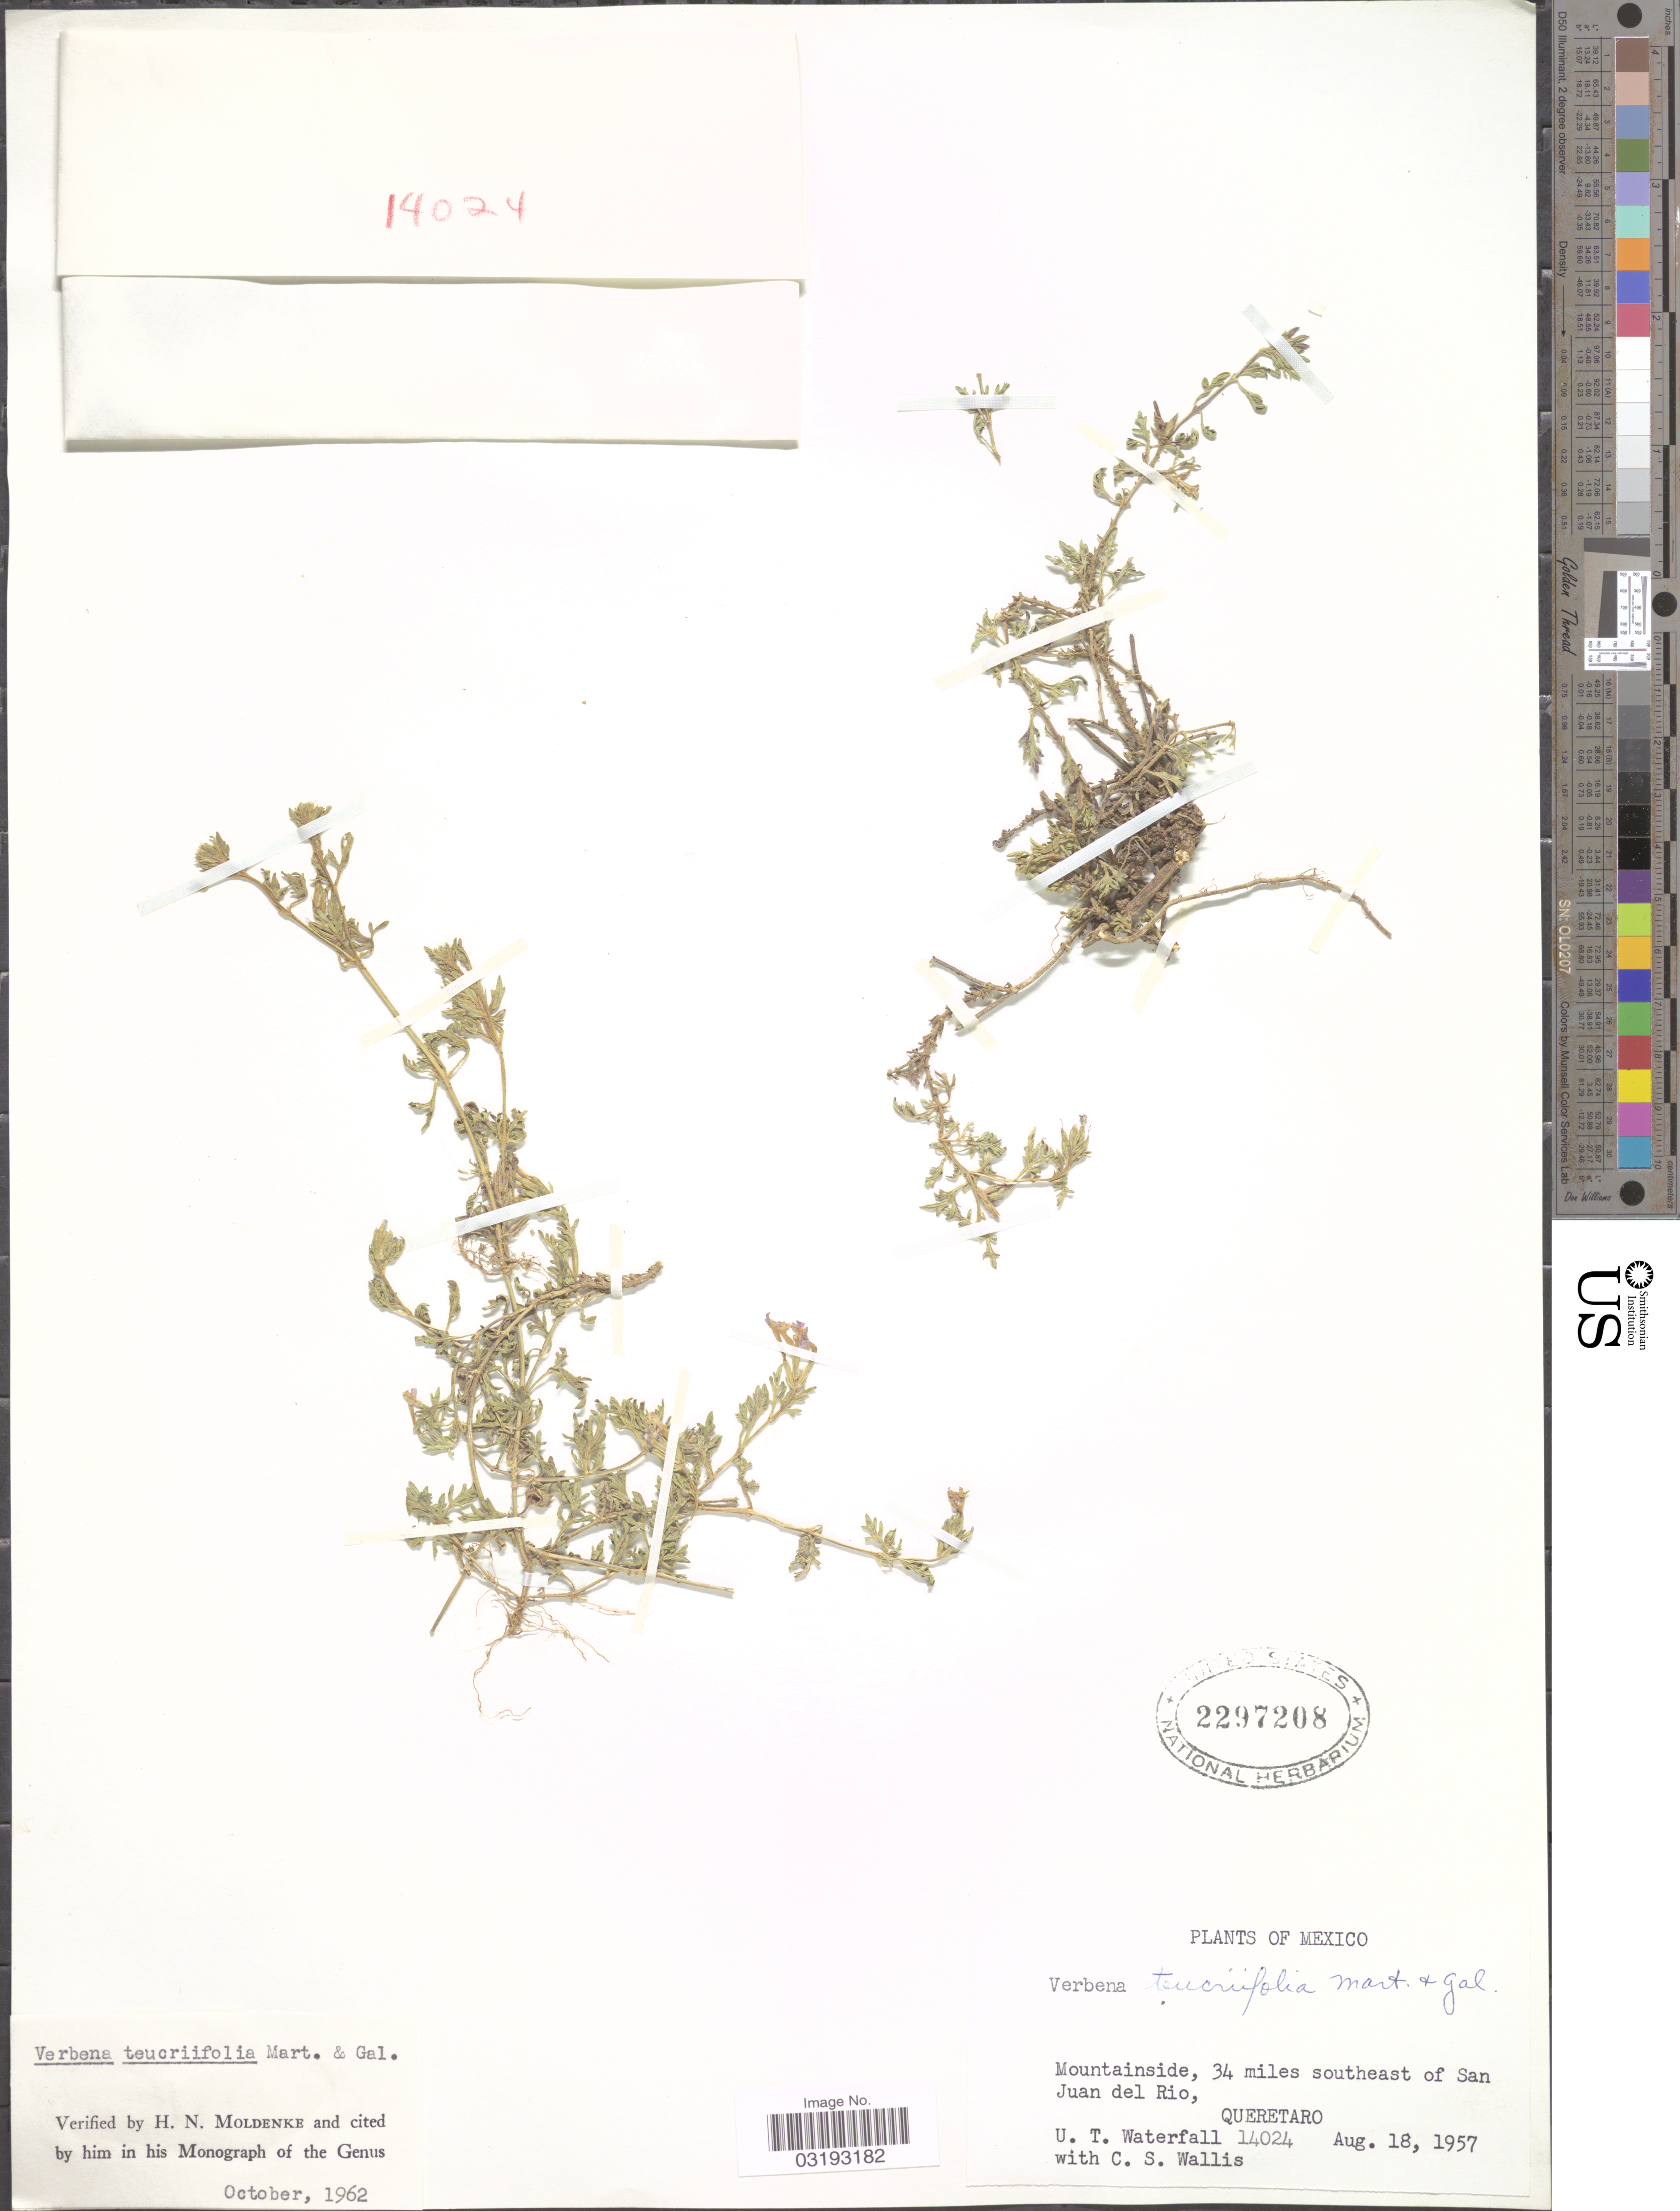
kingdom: Plantae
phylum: Tracheophyta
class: Magnoliopsida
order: Lamiales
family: Verbenaceae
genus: Verbena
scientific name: Verbena teucriifolia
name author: M. Martens & Galeotti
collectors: U. T. Waterfall & C. S. Wallis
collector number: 14024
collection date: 1957-08-18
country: Mexico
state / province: Querétaro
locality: Mountainside, 34 miles southeast of San Juan del Rio.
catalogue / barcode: US 2297208